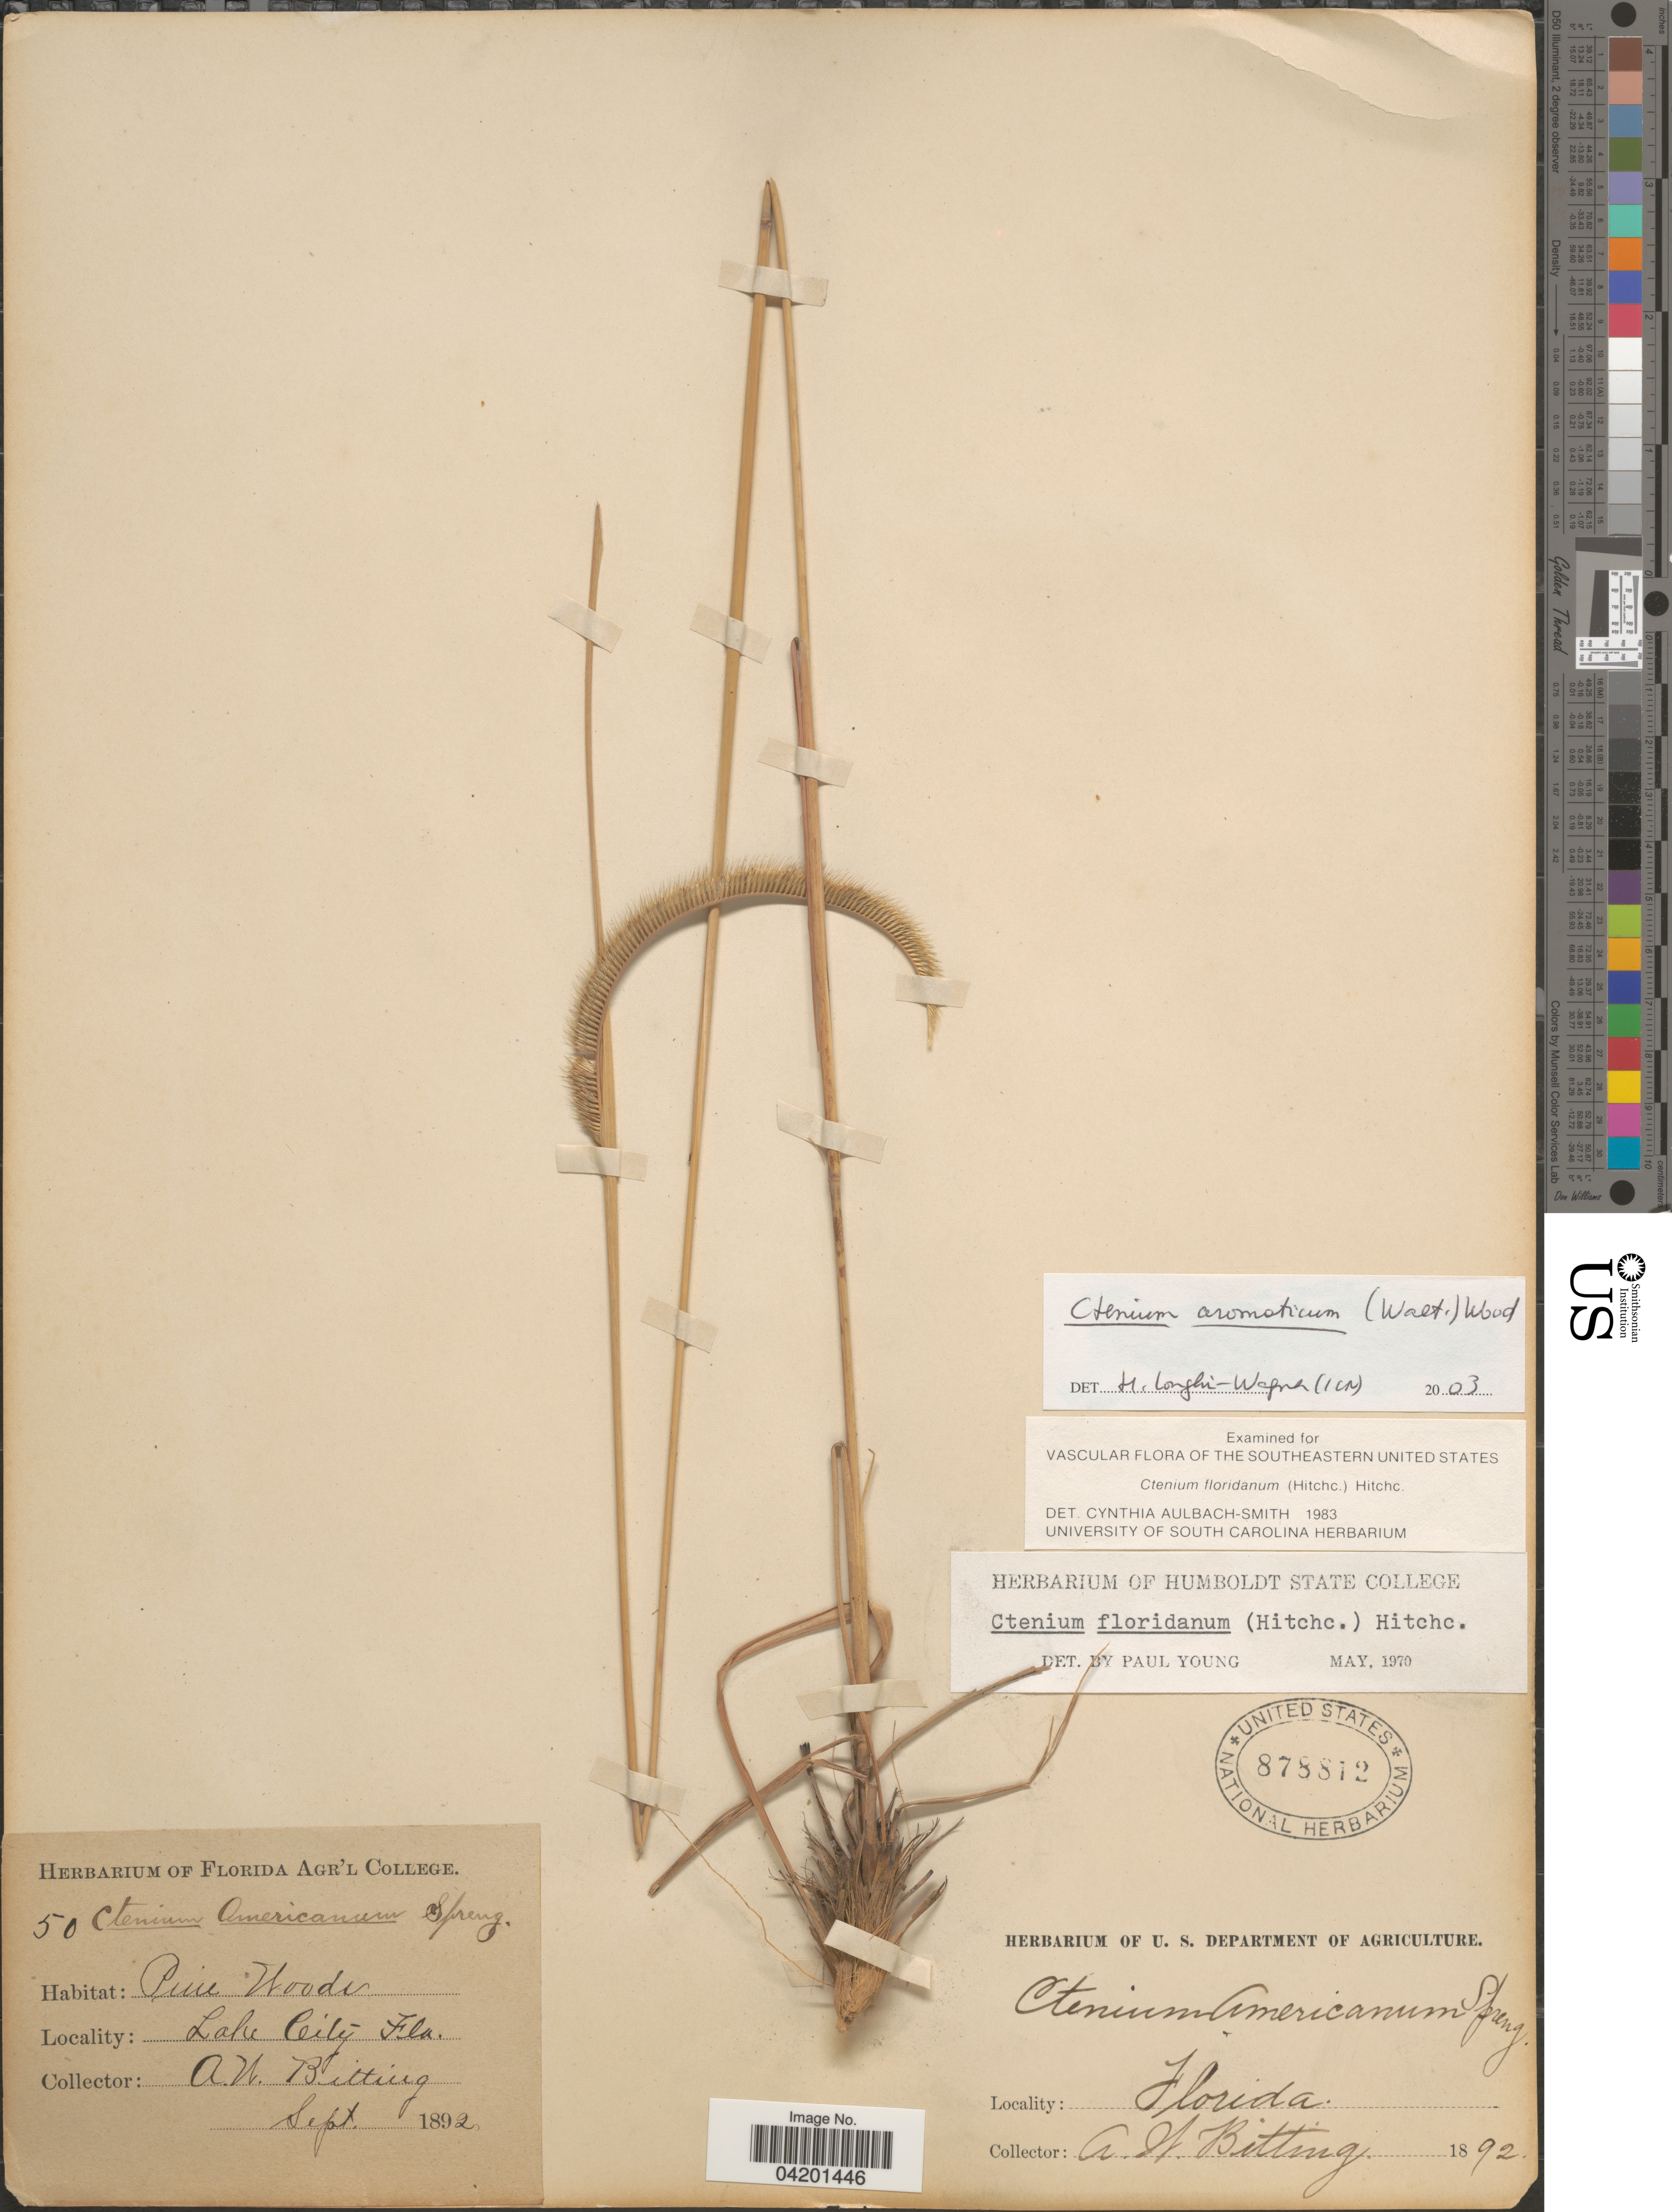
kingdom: Plantae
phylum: Tracheophyta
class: Liliopsida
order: Poales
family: Poaceae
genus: Ctenium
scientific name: Ctenium aromaticum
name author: (Walter) Alph. Wood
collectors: A. Bitting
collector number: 50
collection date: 1892-09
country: United States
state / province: Florida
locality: Lake City.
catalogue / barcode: US 878812